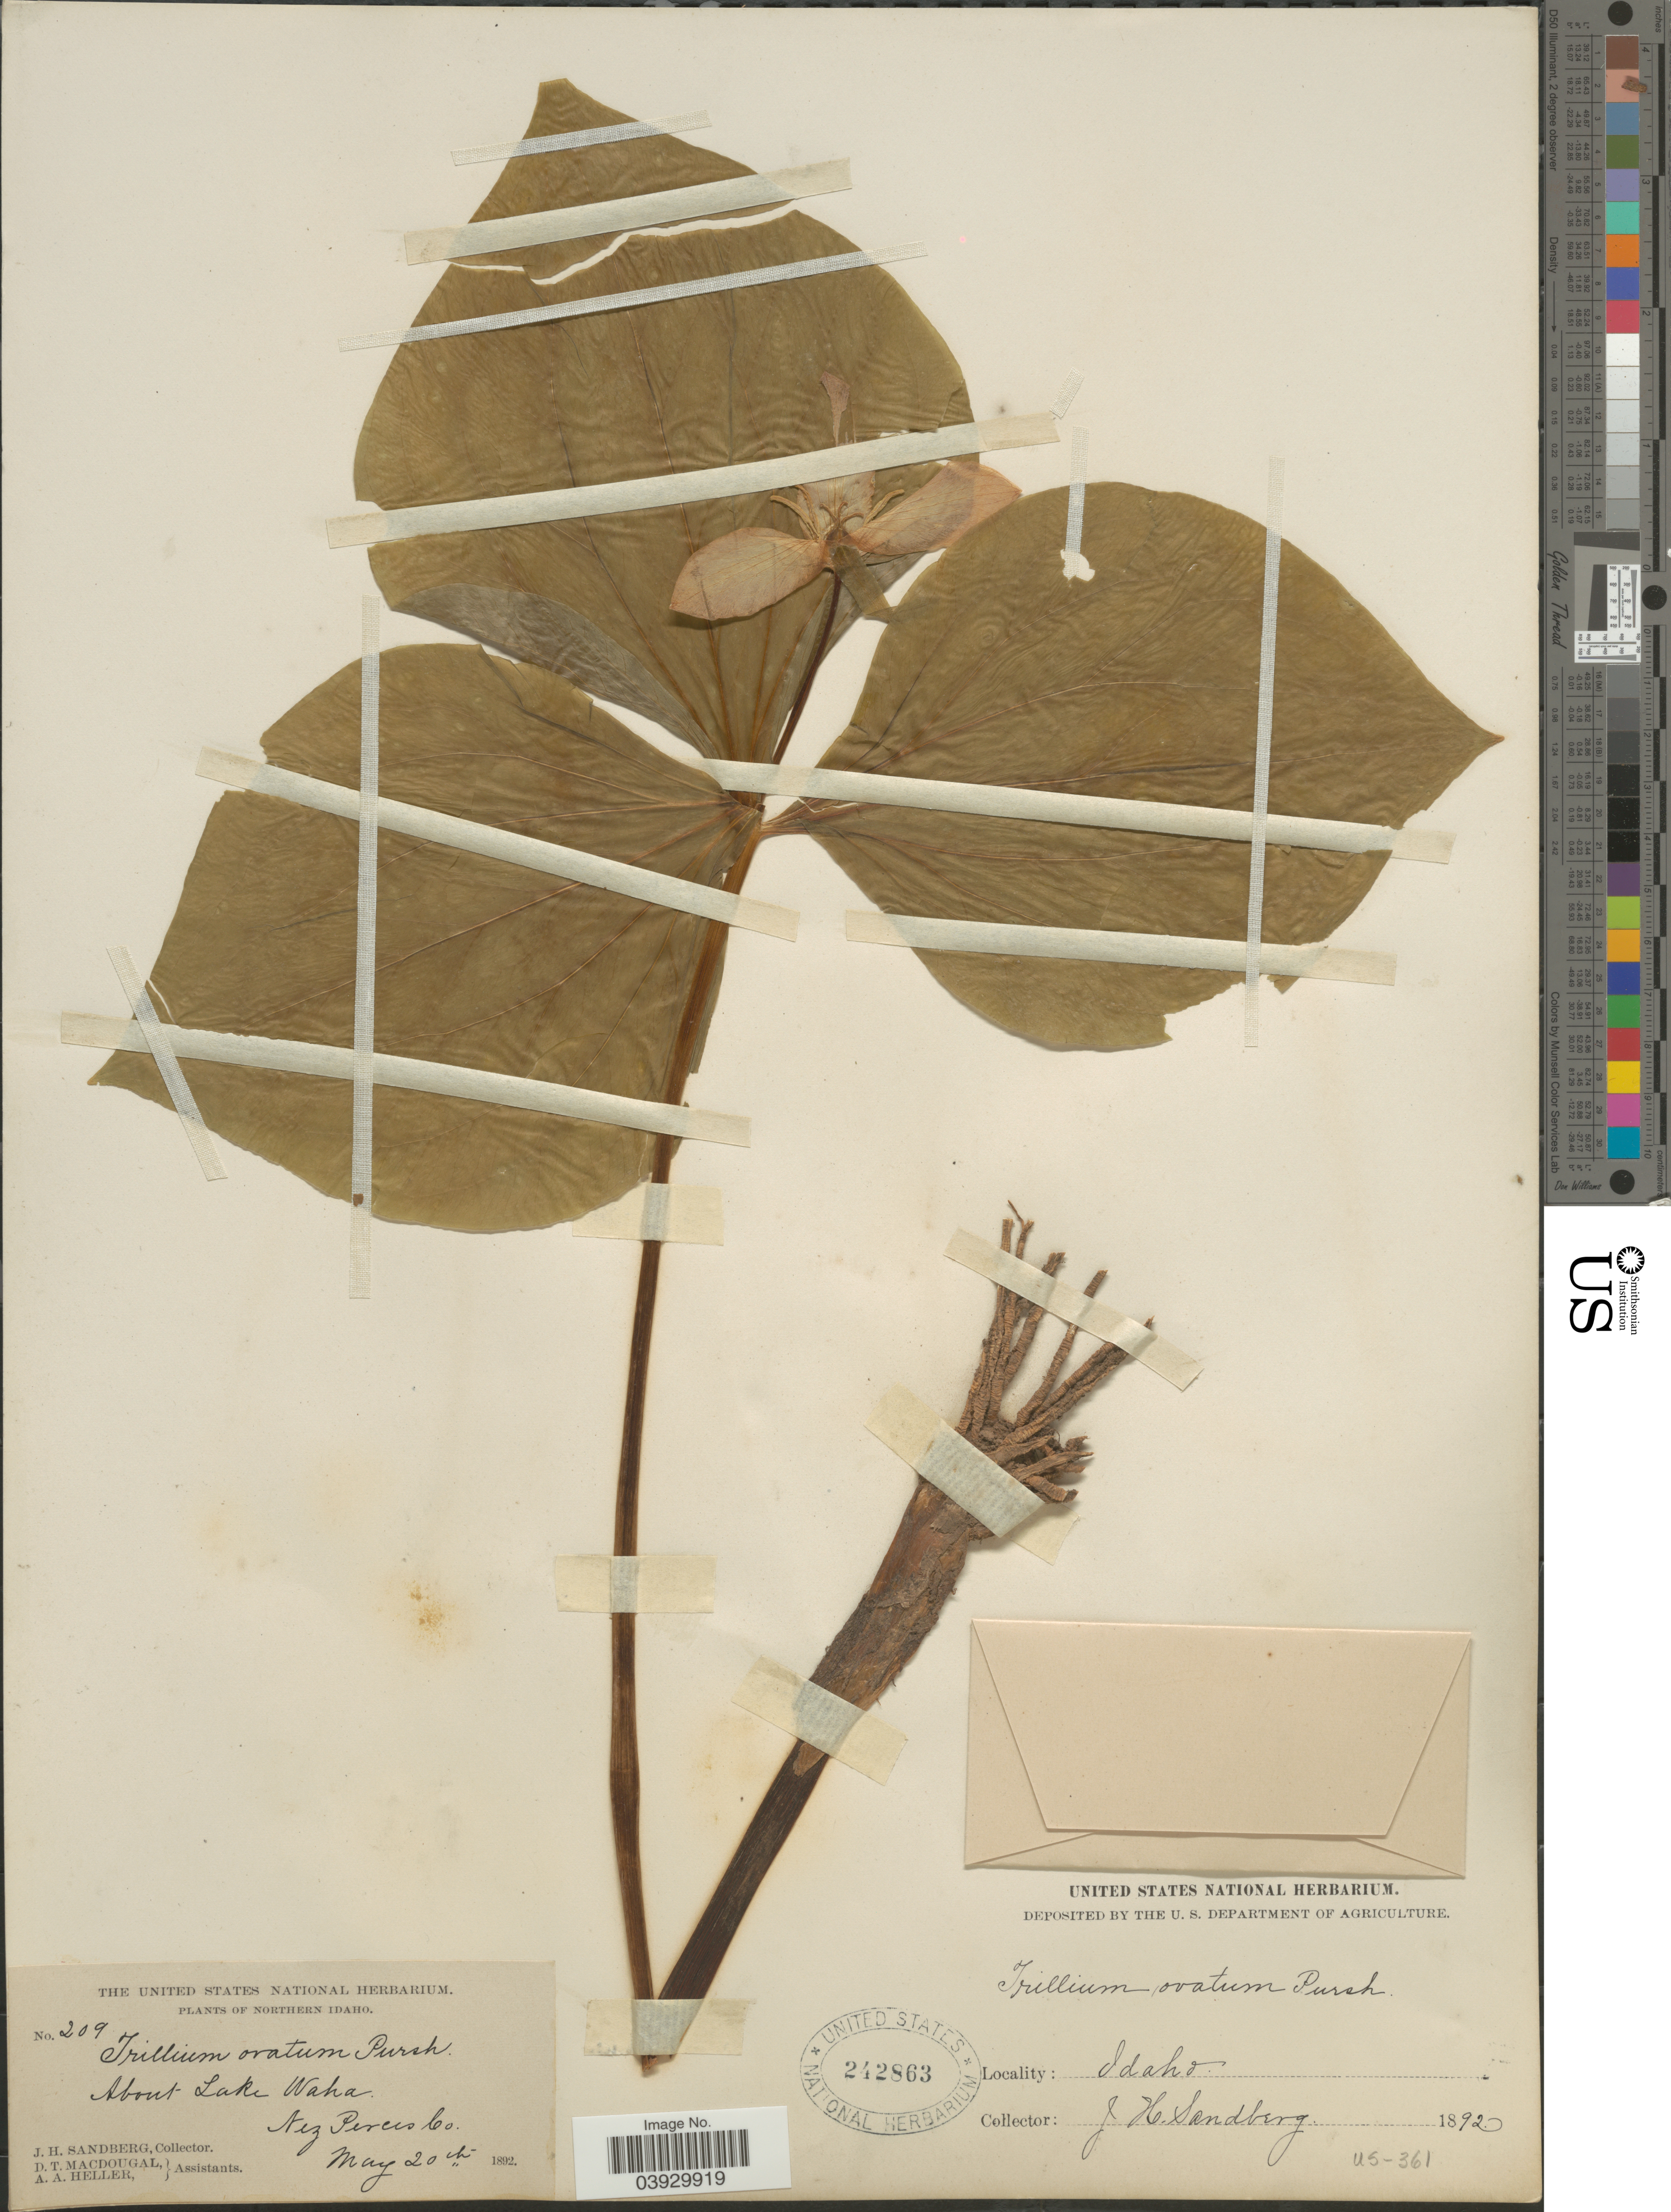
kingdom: Plantae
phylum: Tracheophyta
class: Liliopsida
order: Liliales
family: Melanthiaceae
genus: Trillium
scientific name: Trillium ovatum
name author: Pursh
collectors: J. H. Sandberg, D. T. MacDougal & A. A. Heller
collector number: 209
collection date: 1892-05-20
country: United States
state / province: Idaho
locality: Northern Idaho. About Lake Waha. Nez Perces Co.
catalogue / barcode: US 242863